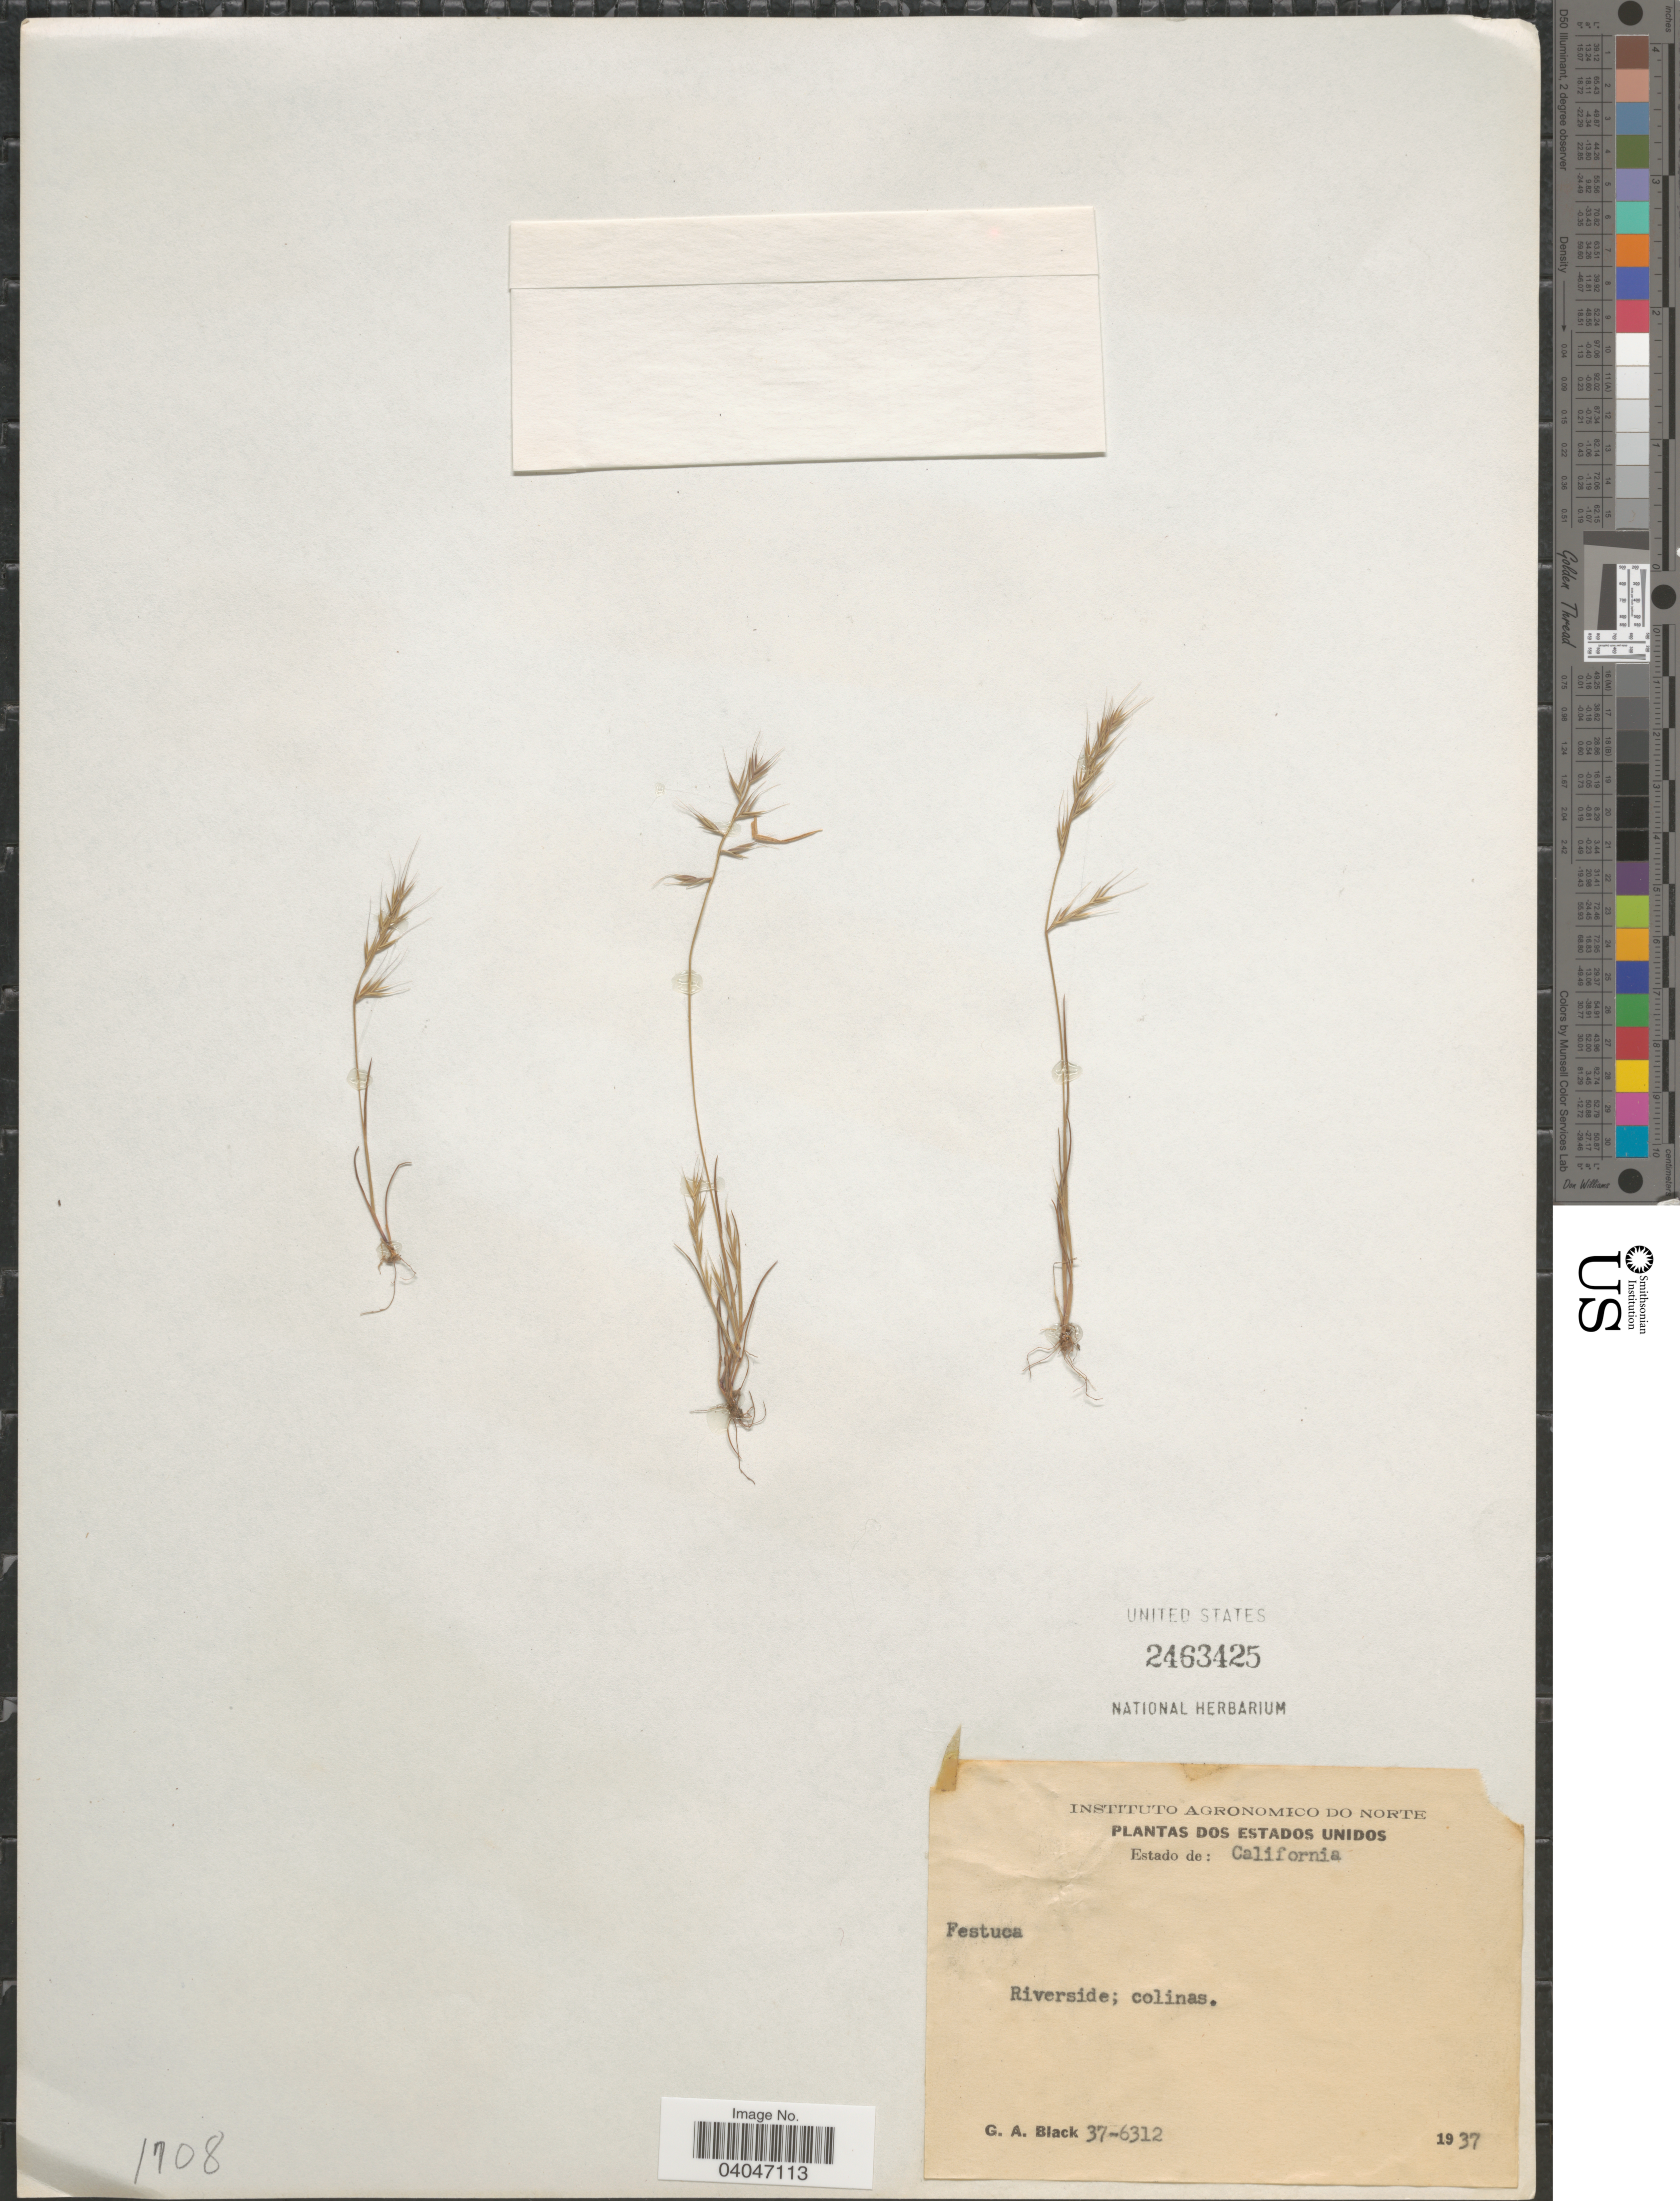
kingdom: Plantae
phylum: Tracheophyta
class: Liliopsida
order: Poales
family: Poaceae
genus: Festuca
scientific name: Festuca sp.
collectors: G. A. Black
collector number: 37-6312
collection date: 1937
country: United States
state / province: California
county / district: Riverside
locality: Dos Estados Unidos. Riverside; colinas.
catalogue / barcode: US 2463425